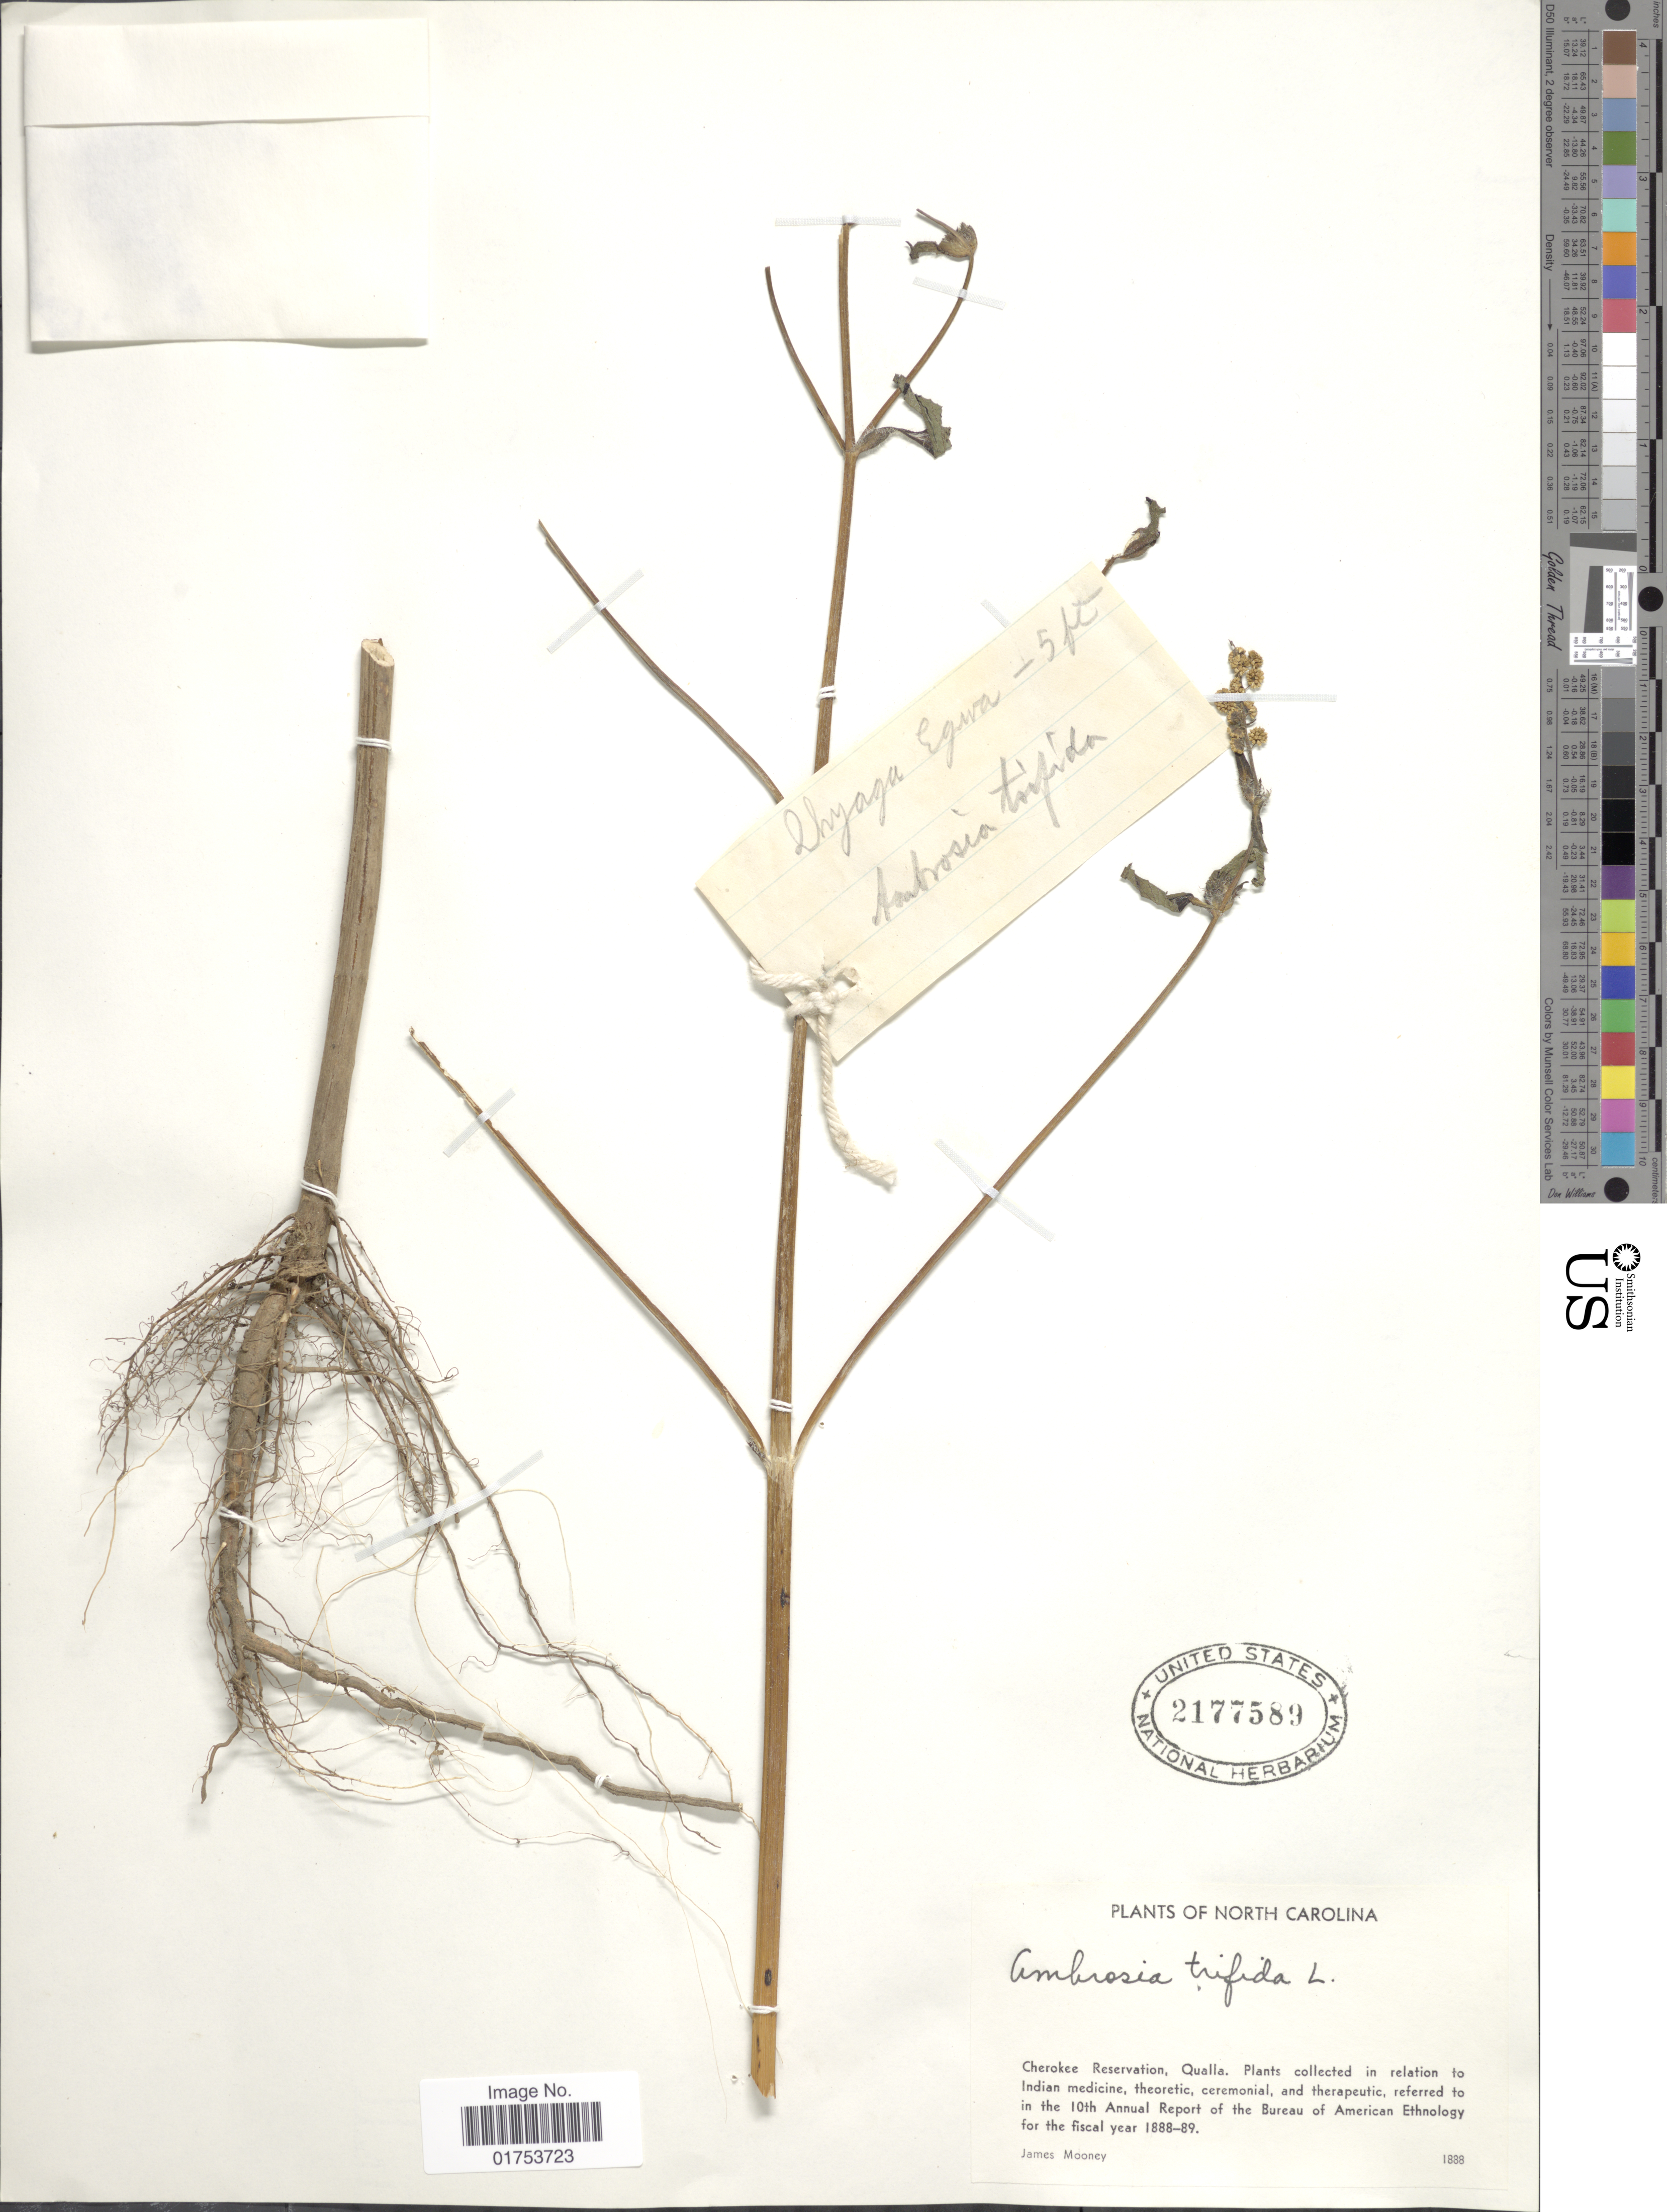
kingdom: Plantae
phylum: Tracheophyta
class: Magnoliopsida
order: Asterales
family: Asteraceae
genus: Ambrosia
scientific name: Ambrosia trifida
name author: L.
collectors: J. Mooney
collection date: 1888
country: United States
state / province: North Carolina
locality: Cherokee Reservation, Qualla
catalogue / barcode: US 2177589